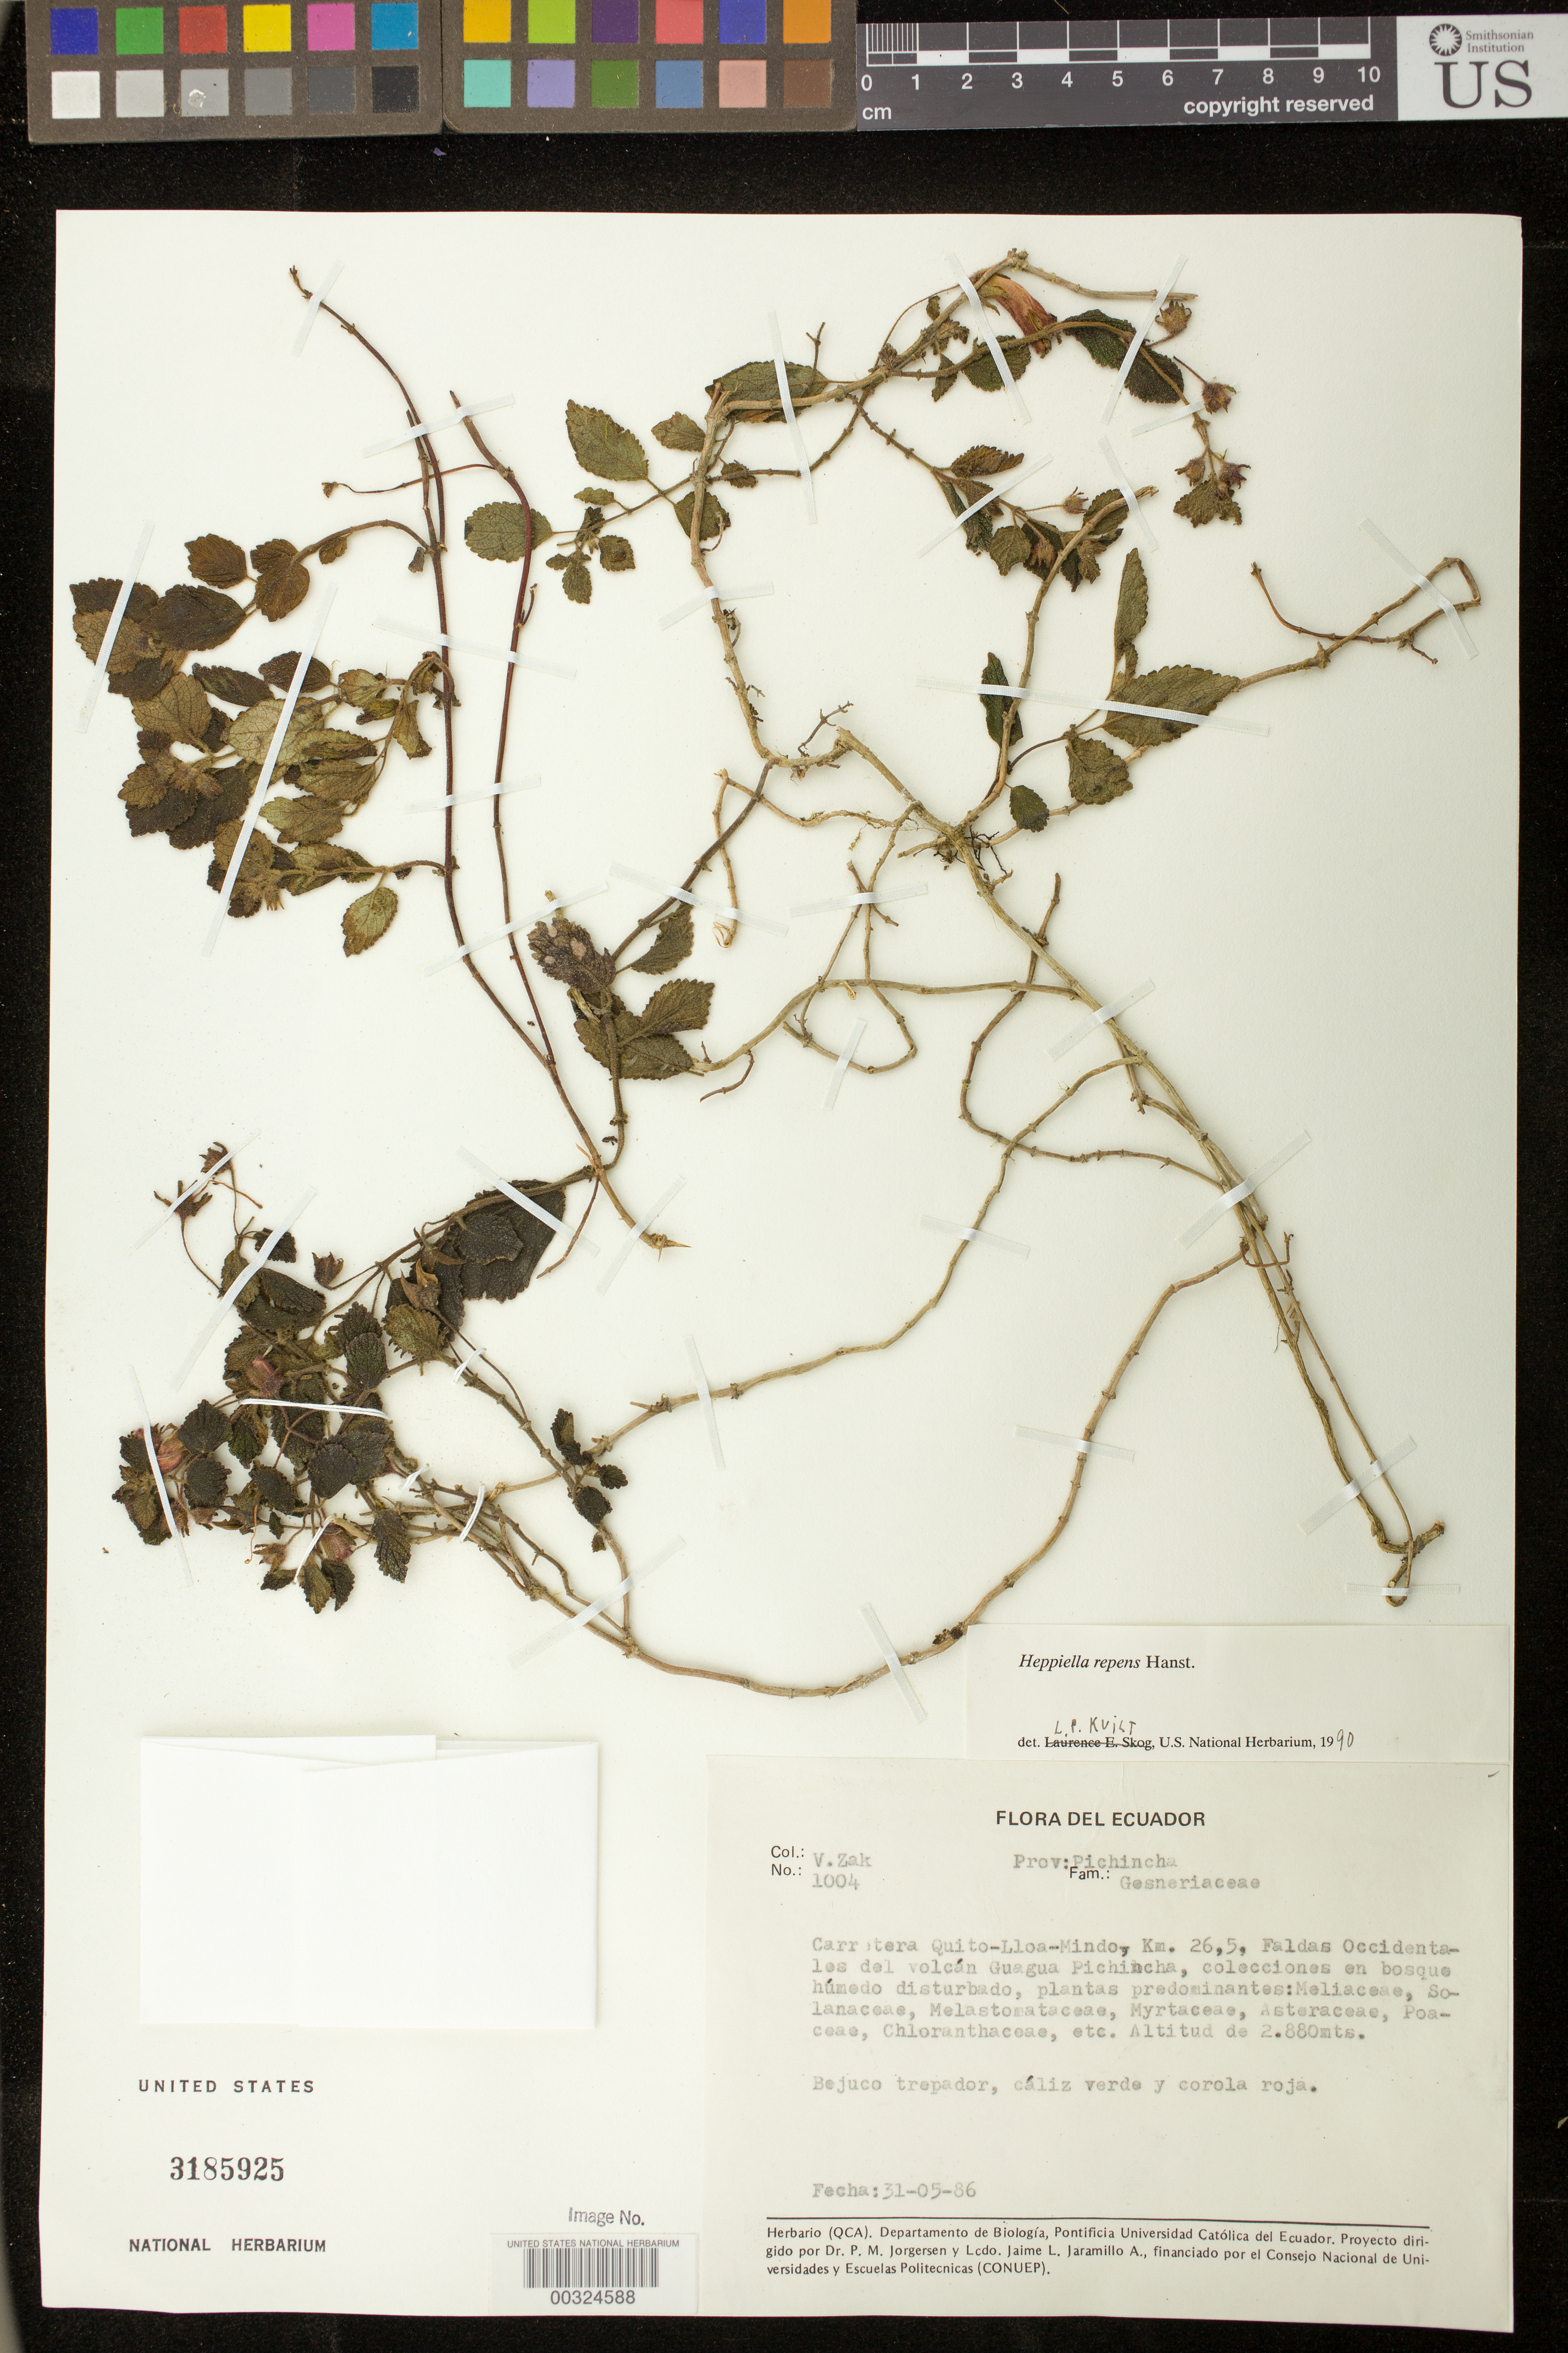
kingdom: Plantae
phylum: Tracheophyta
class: Magnoliopsida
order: Lamiales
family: Gesneriaceae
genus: Heppiella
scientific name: Heppiella repens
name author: Hanst.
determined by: Skog, Laurence E.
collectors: V. Zak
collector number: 1004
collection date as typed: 31 May 1986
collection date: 1986-05-31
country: Ecuador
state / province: Pichincha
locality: Carretera Quito - Lloa - Mindo, km 26.5, Faldas Occidentales del volcán Guagua Pichincha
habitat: Bosque húmedo disturbado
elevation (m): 2880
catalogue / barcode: US 3185925